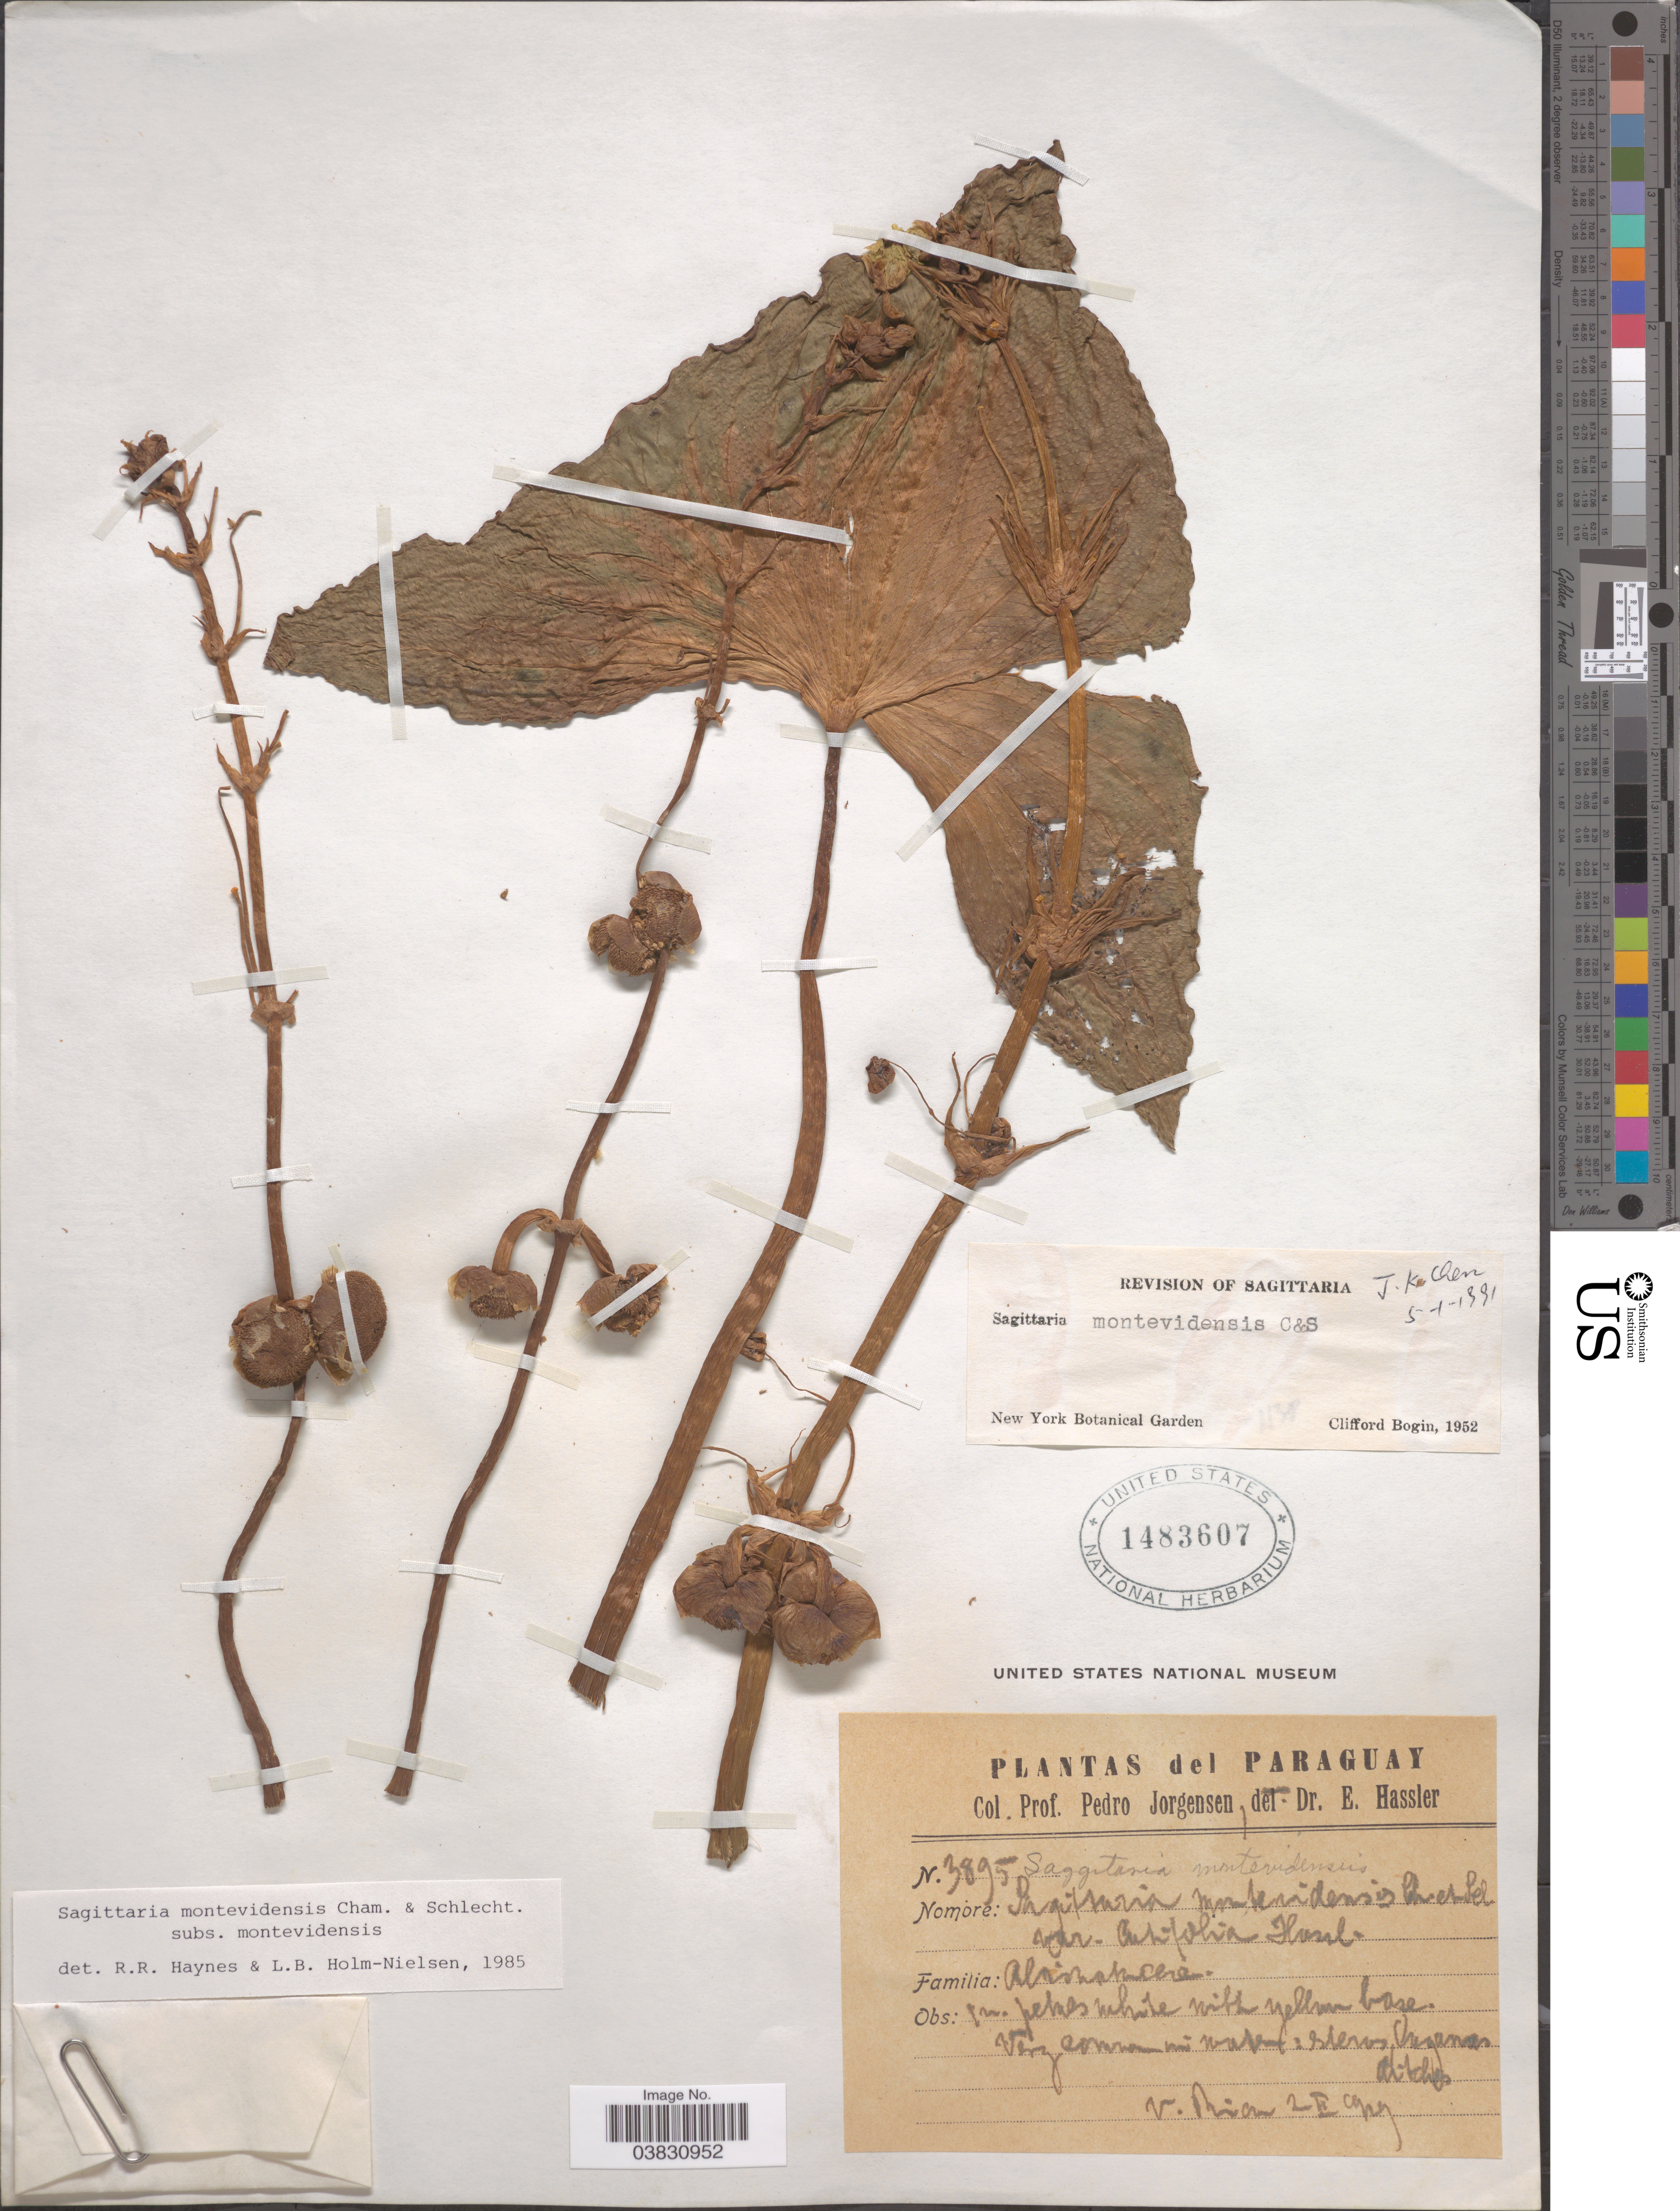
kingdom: Plantae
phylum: Tracheophyta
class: Liliopsida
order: Alismatales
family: Alismataceae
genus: Sagittaria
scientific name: Sagittaria montevidensis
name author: Cham. & Schltdl.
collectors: P. Jörgensen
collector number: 3895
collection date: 1929-01-02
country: Paraguay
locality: V. Rica.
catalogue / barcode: US 1483607